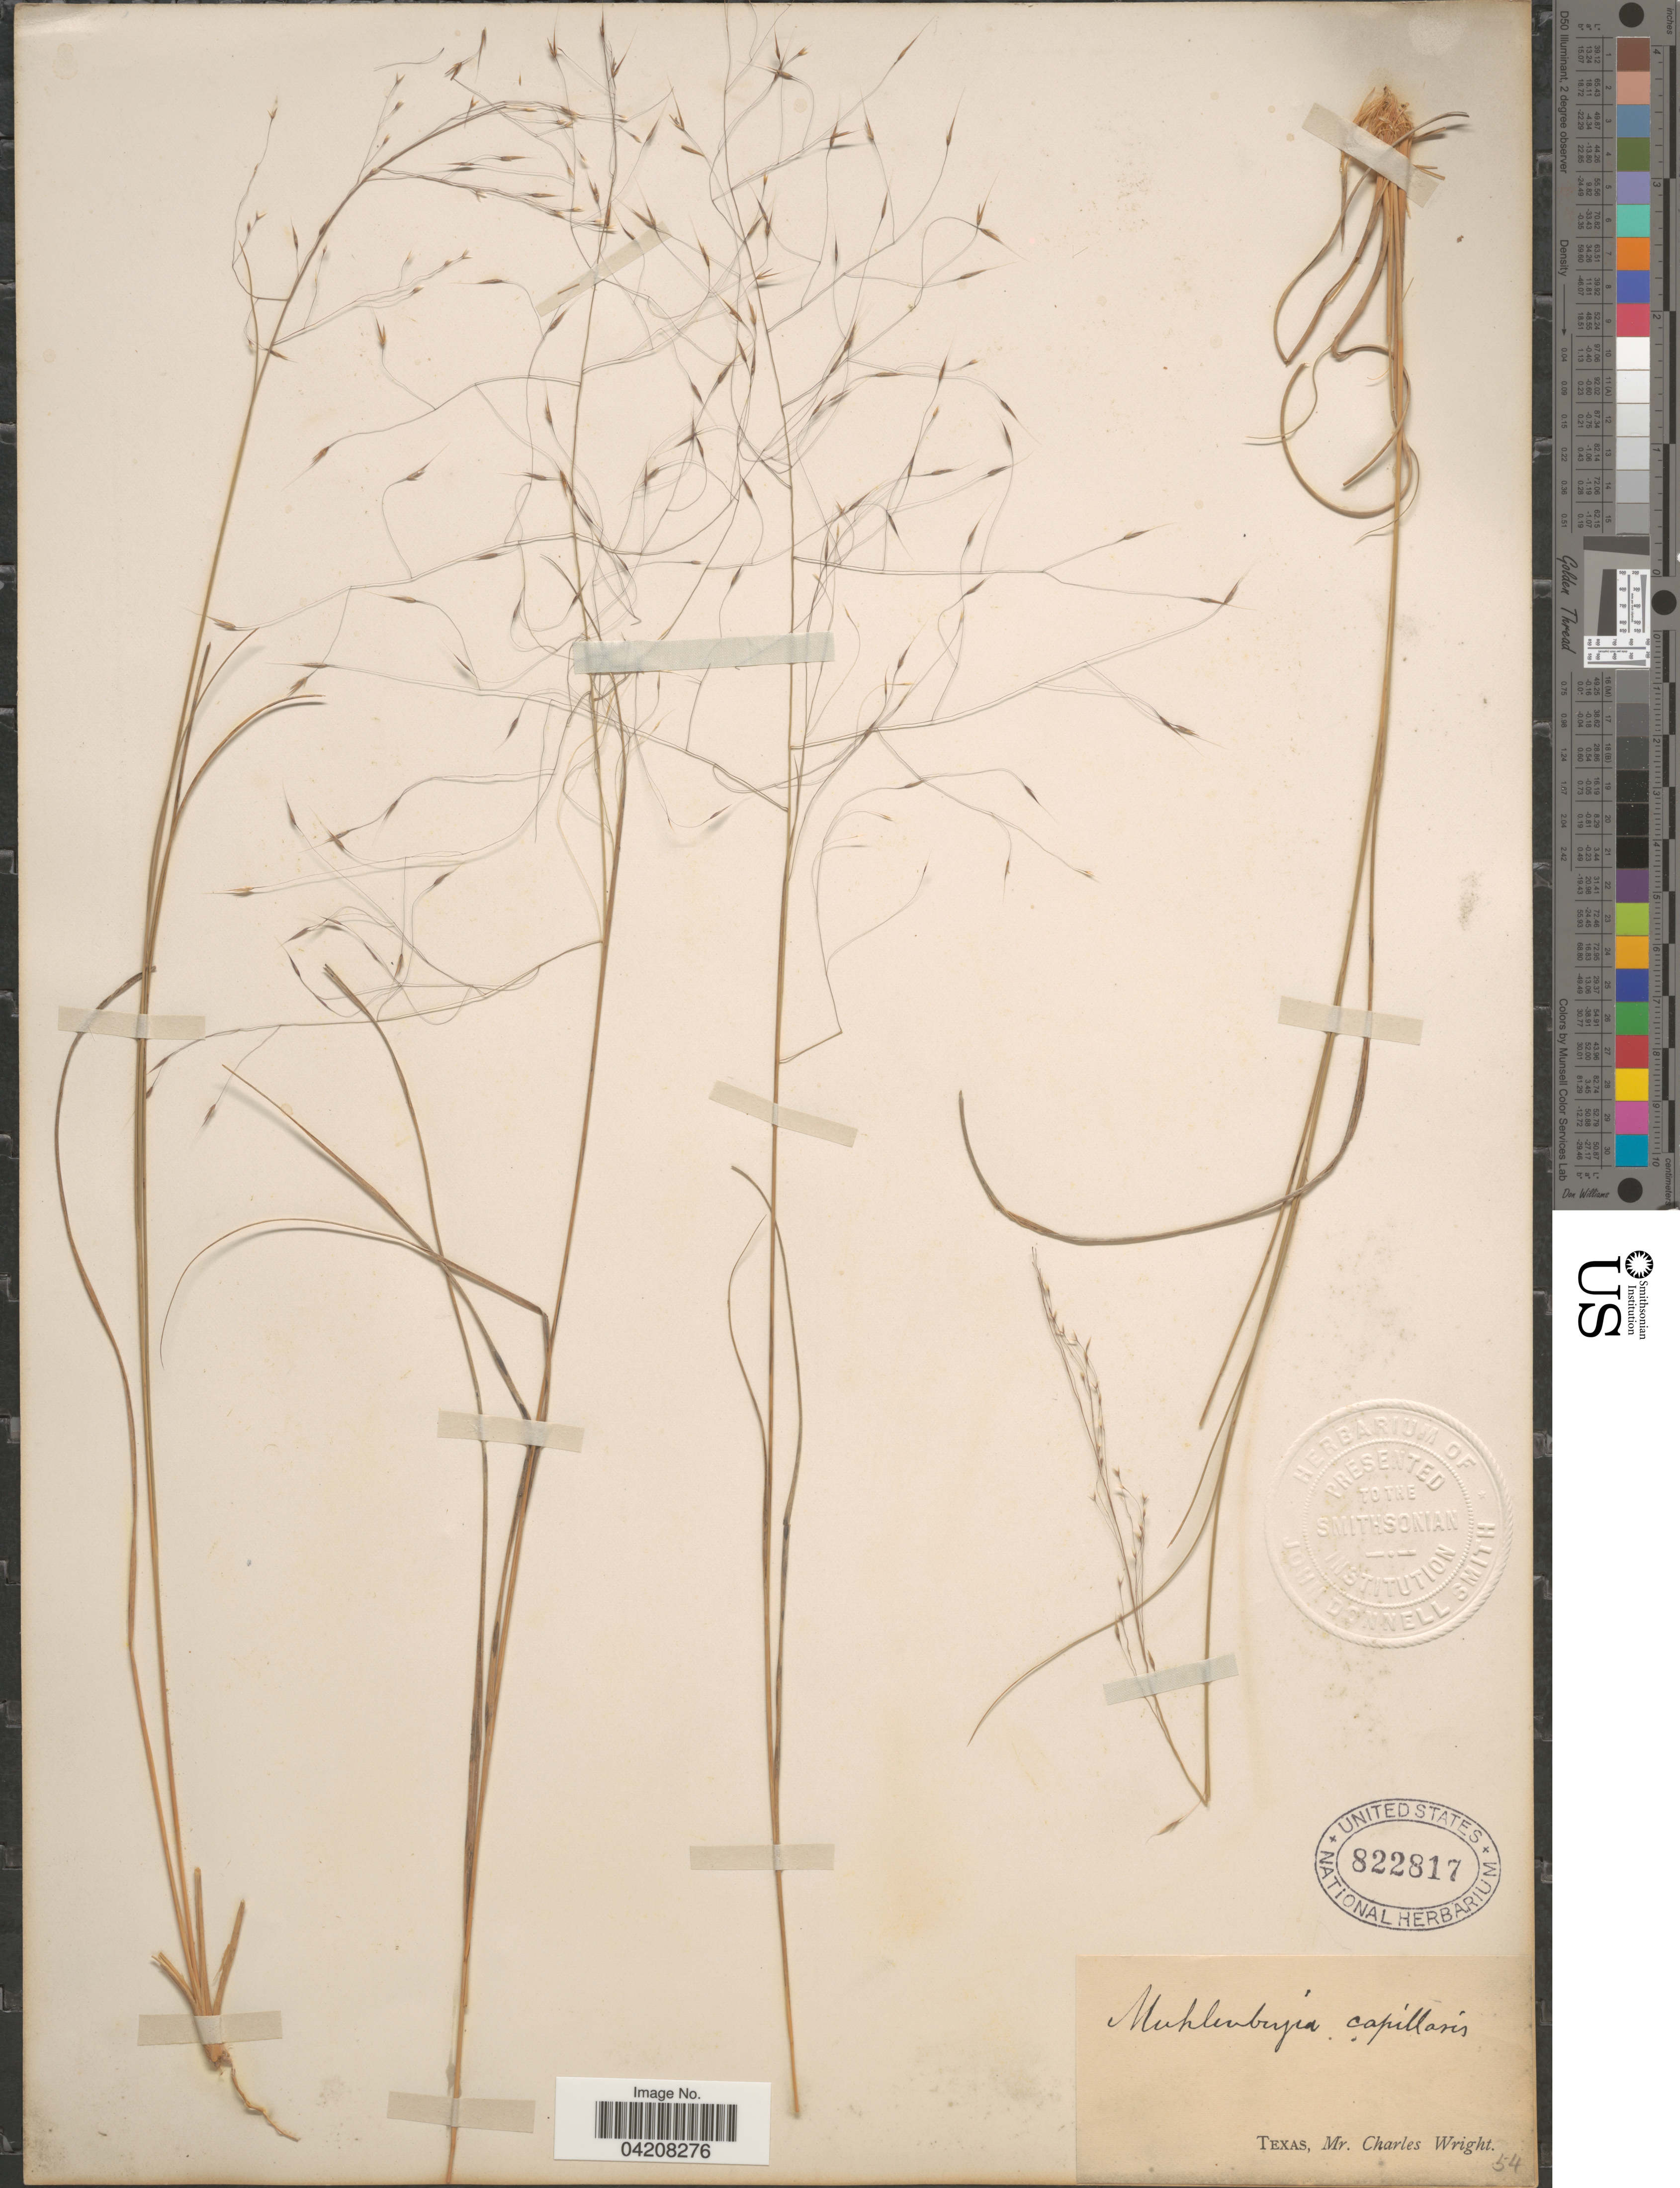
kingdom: Plantae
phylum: Tracheophyta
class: Liliopsida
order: Poales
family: Poaceae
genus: Muhlenbergia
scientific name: Muhlenbergia capillaris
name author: (Lam.) Trin.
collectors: C. Wright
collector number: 54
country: United States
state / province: Texas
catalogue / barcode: US 822817